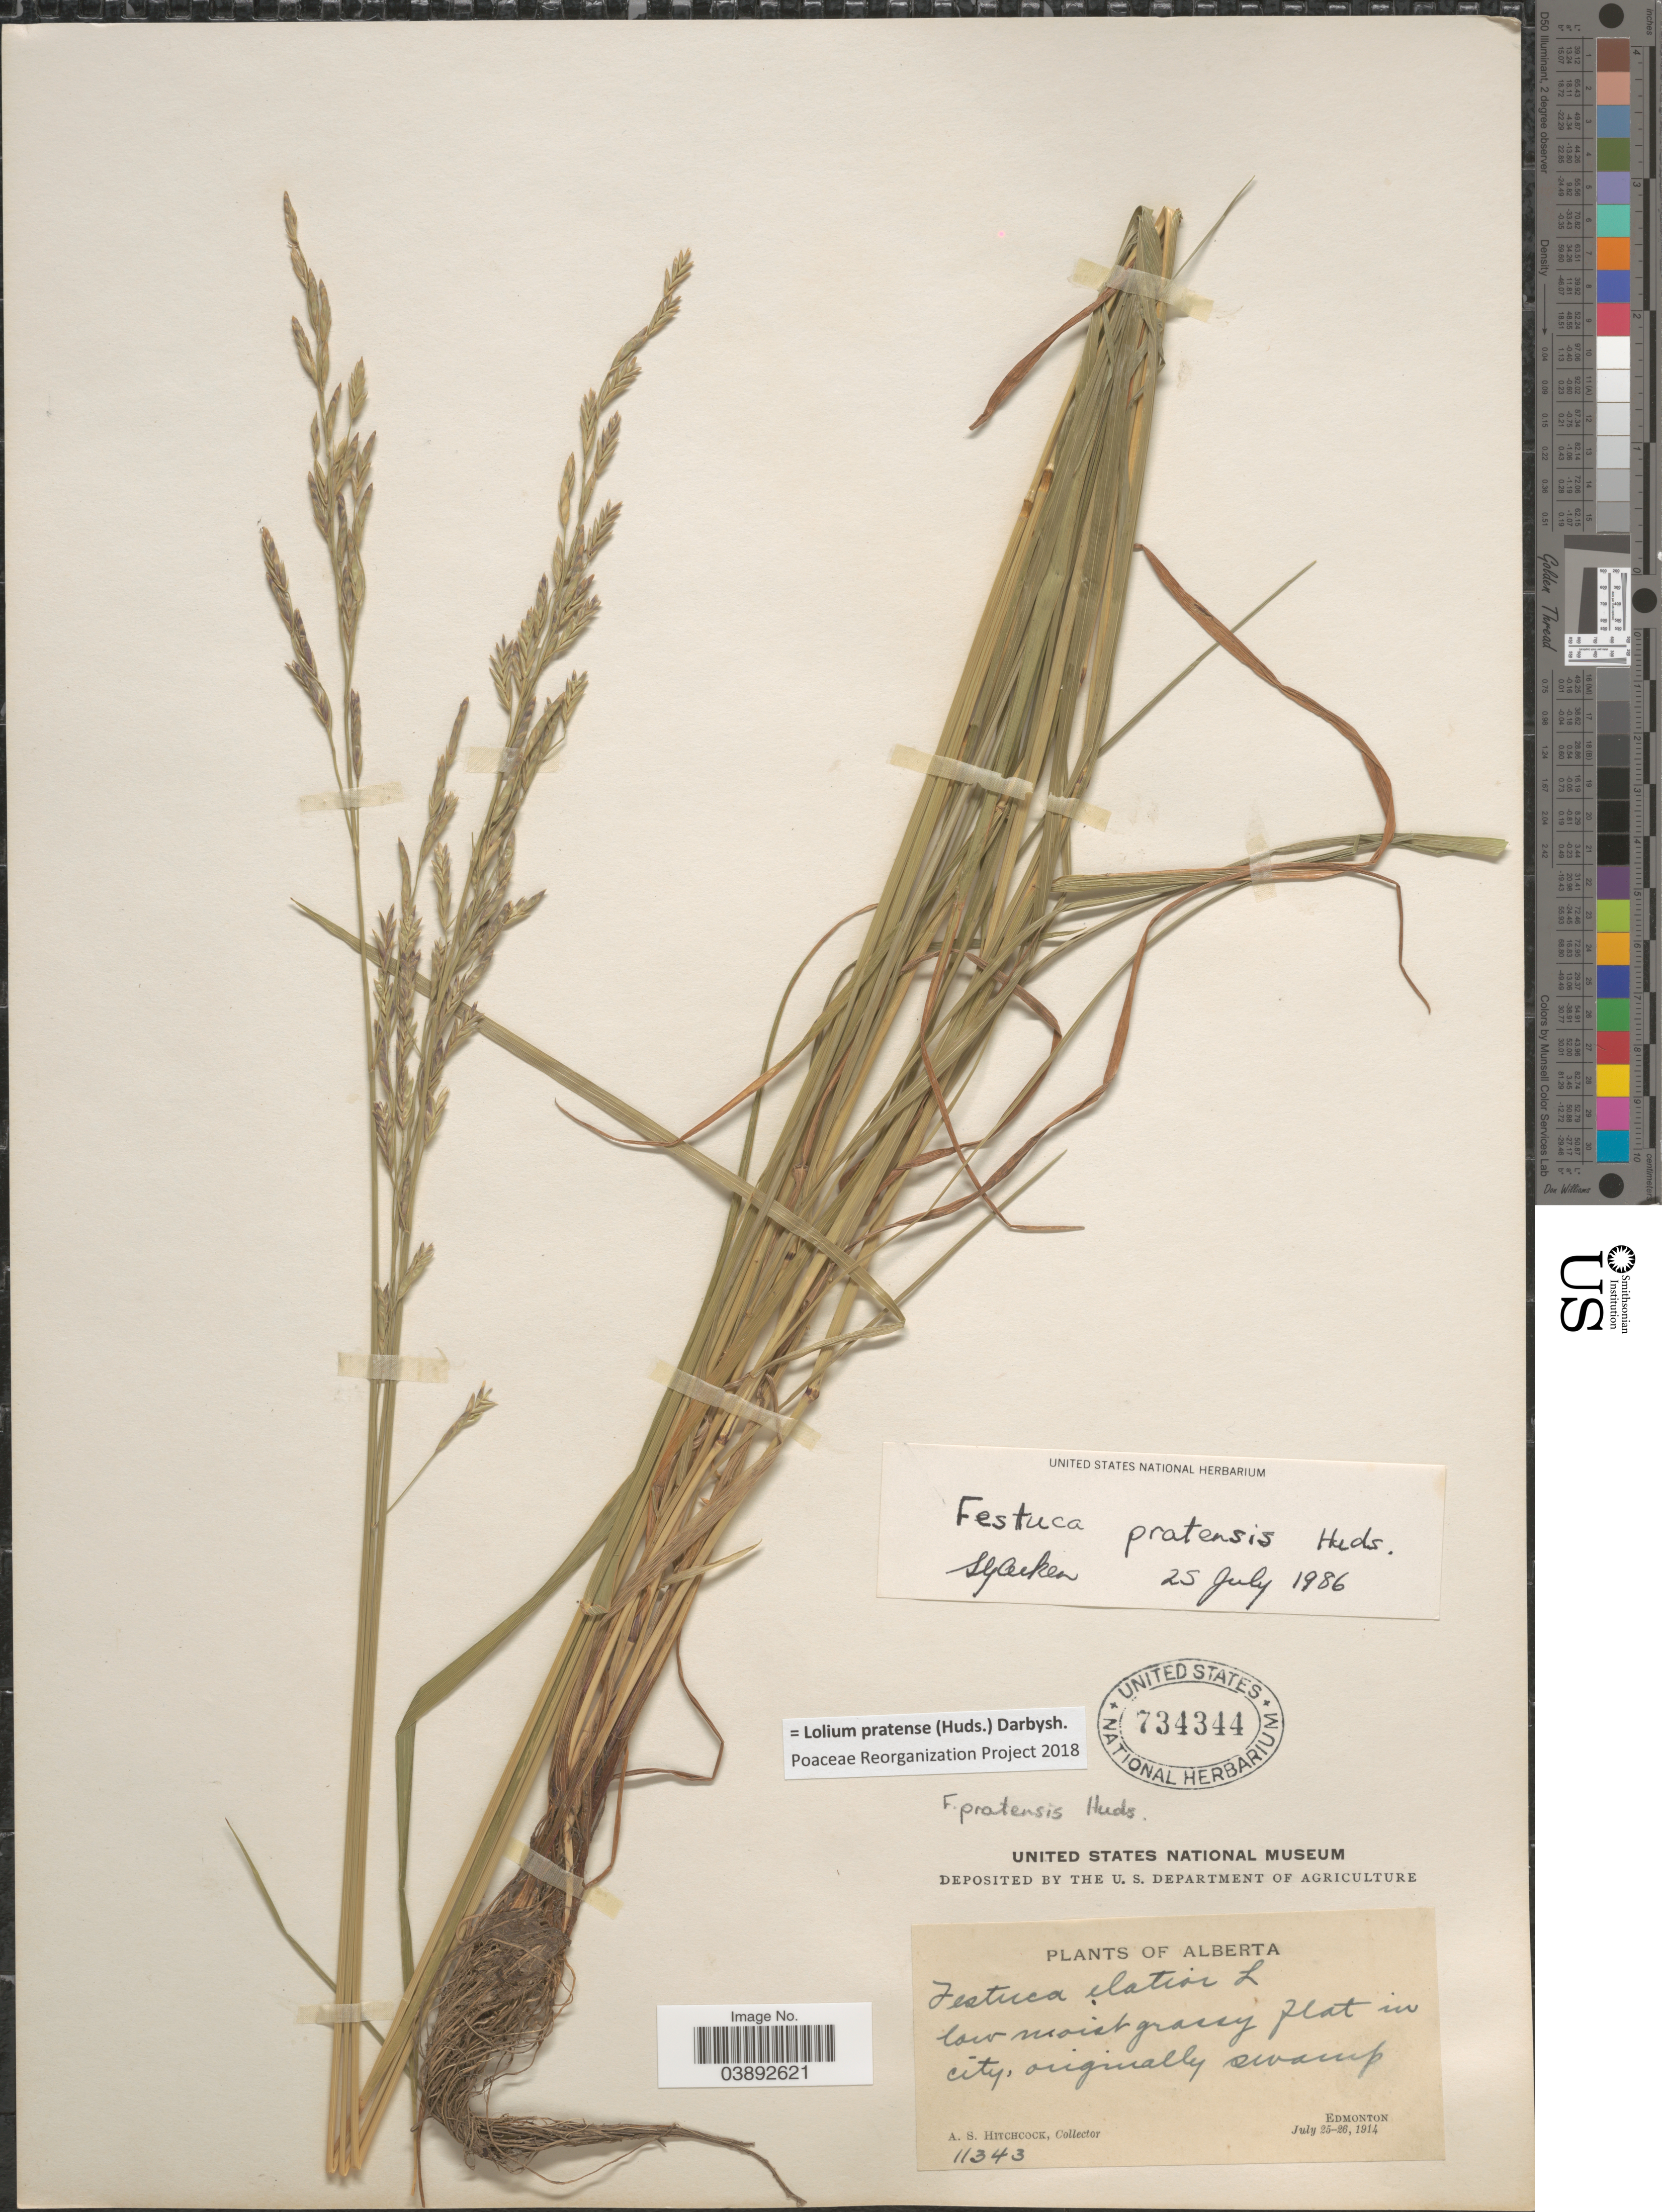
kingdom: Plantae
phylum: Tracheophyta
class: Liliopsida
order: Poales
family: Poaceae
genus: Lolium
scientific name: Lolium pratense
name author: (Huds.) Darbysh.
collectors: A. S. Hitchcock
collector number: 11343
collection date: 1914-07-25/1914-07-26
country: Canada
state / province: Alberta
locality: Edmonton.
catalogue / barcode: US 734344